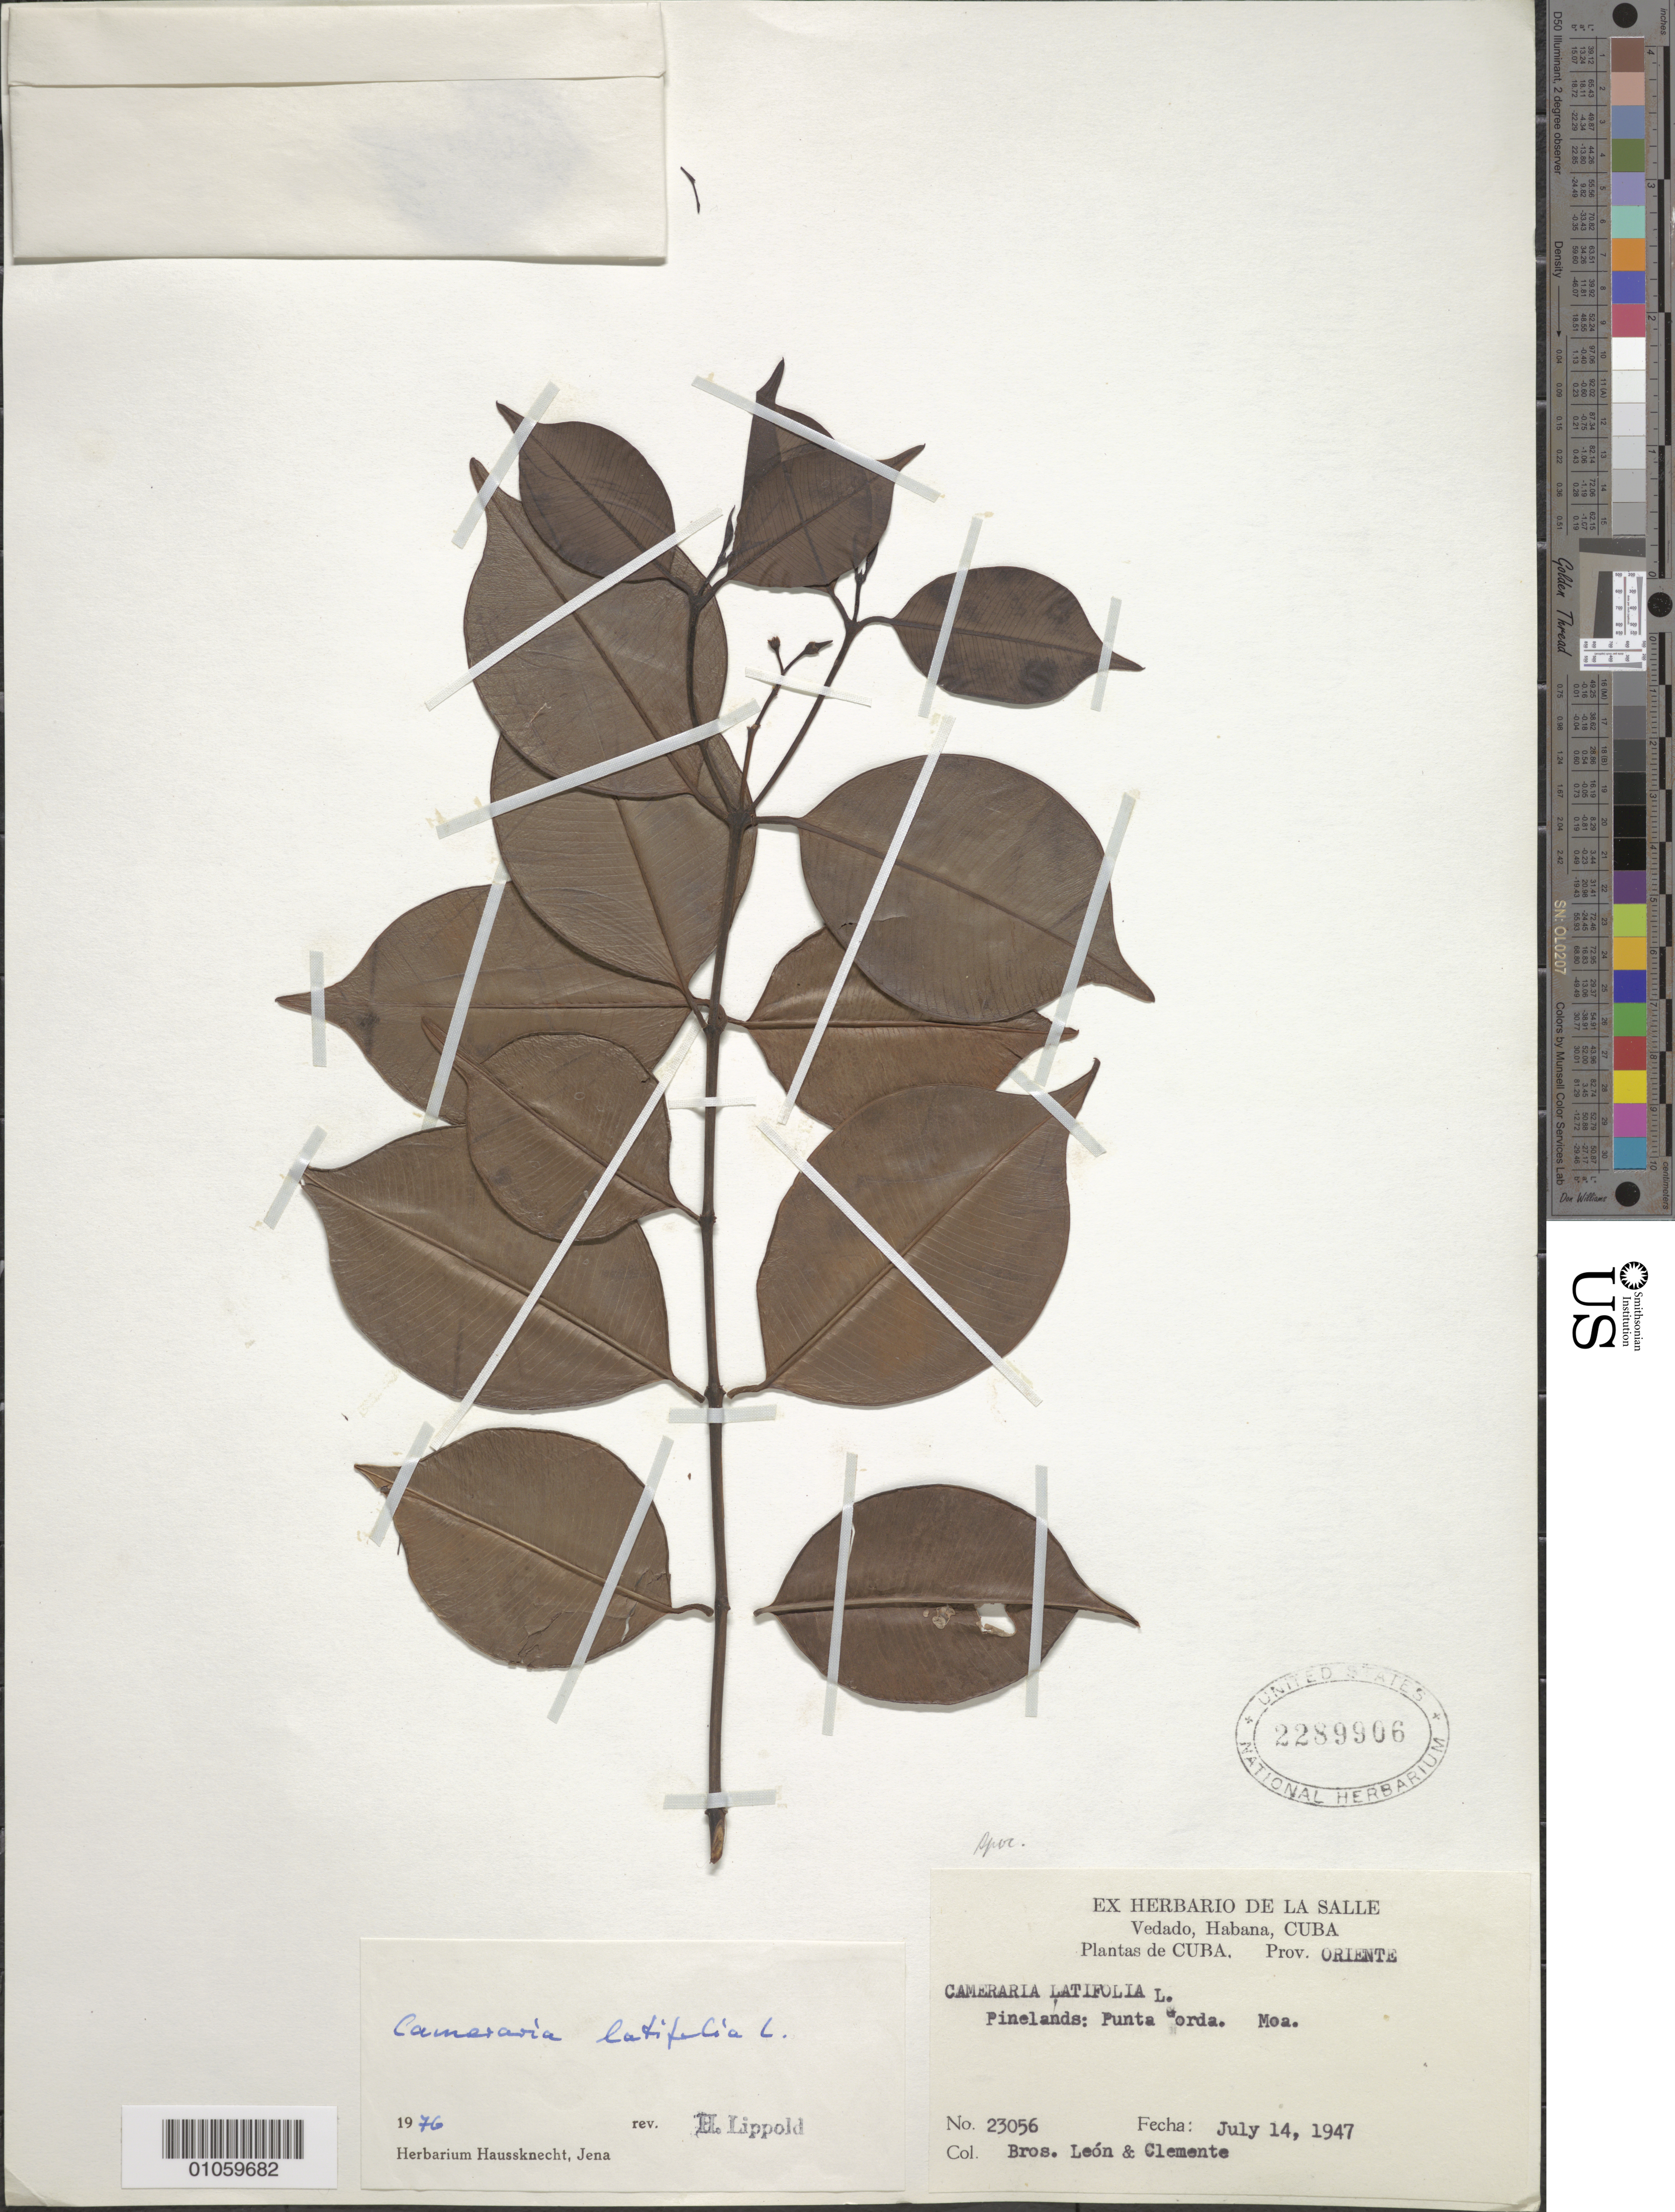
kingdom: Plantae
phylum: Tracheophyta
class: Magnoliopsida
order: Gentianales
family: Apocynaceae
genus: Cameraria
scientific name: Cameraria latifolia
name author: L.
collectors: Bro. León & Bro. Clemente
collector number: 23056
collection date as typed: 14 Jul 1947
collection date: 1947-07-14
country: Cuba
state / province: Holguín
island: Cuba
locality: Pinelands: Punta Gorda; Moa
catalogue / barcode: US 2289906